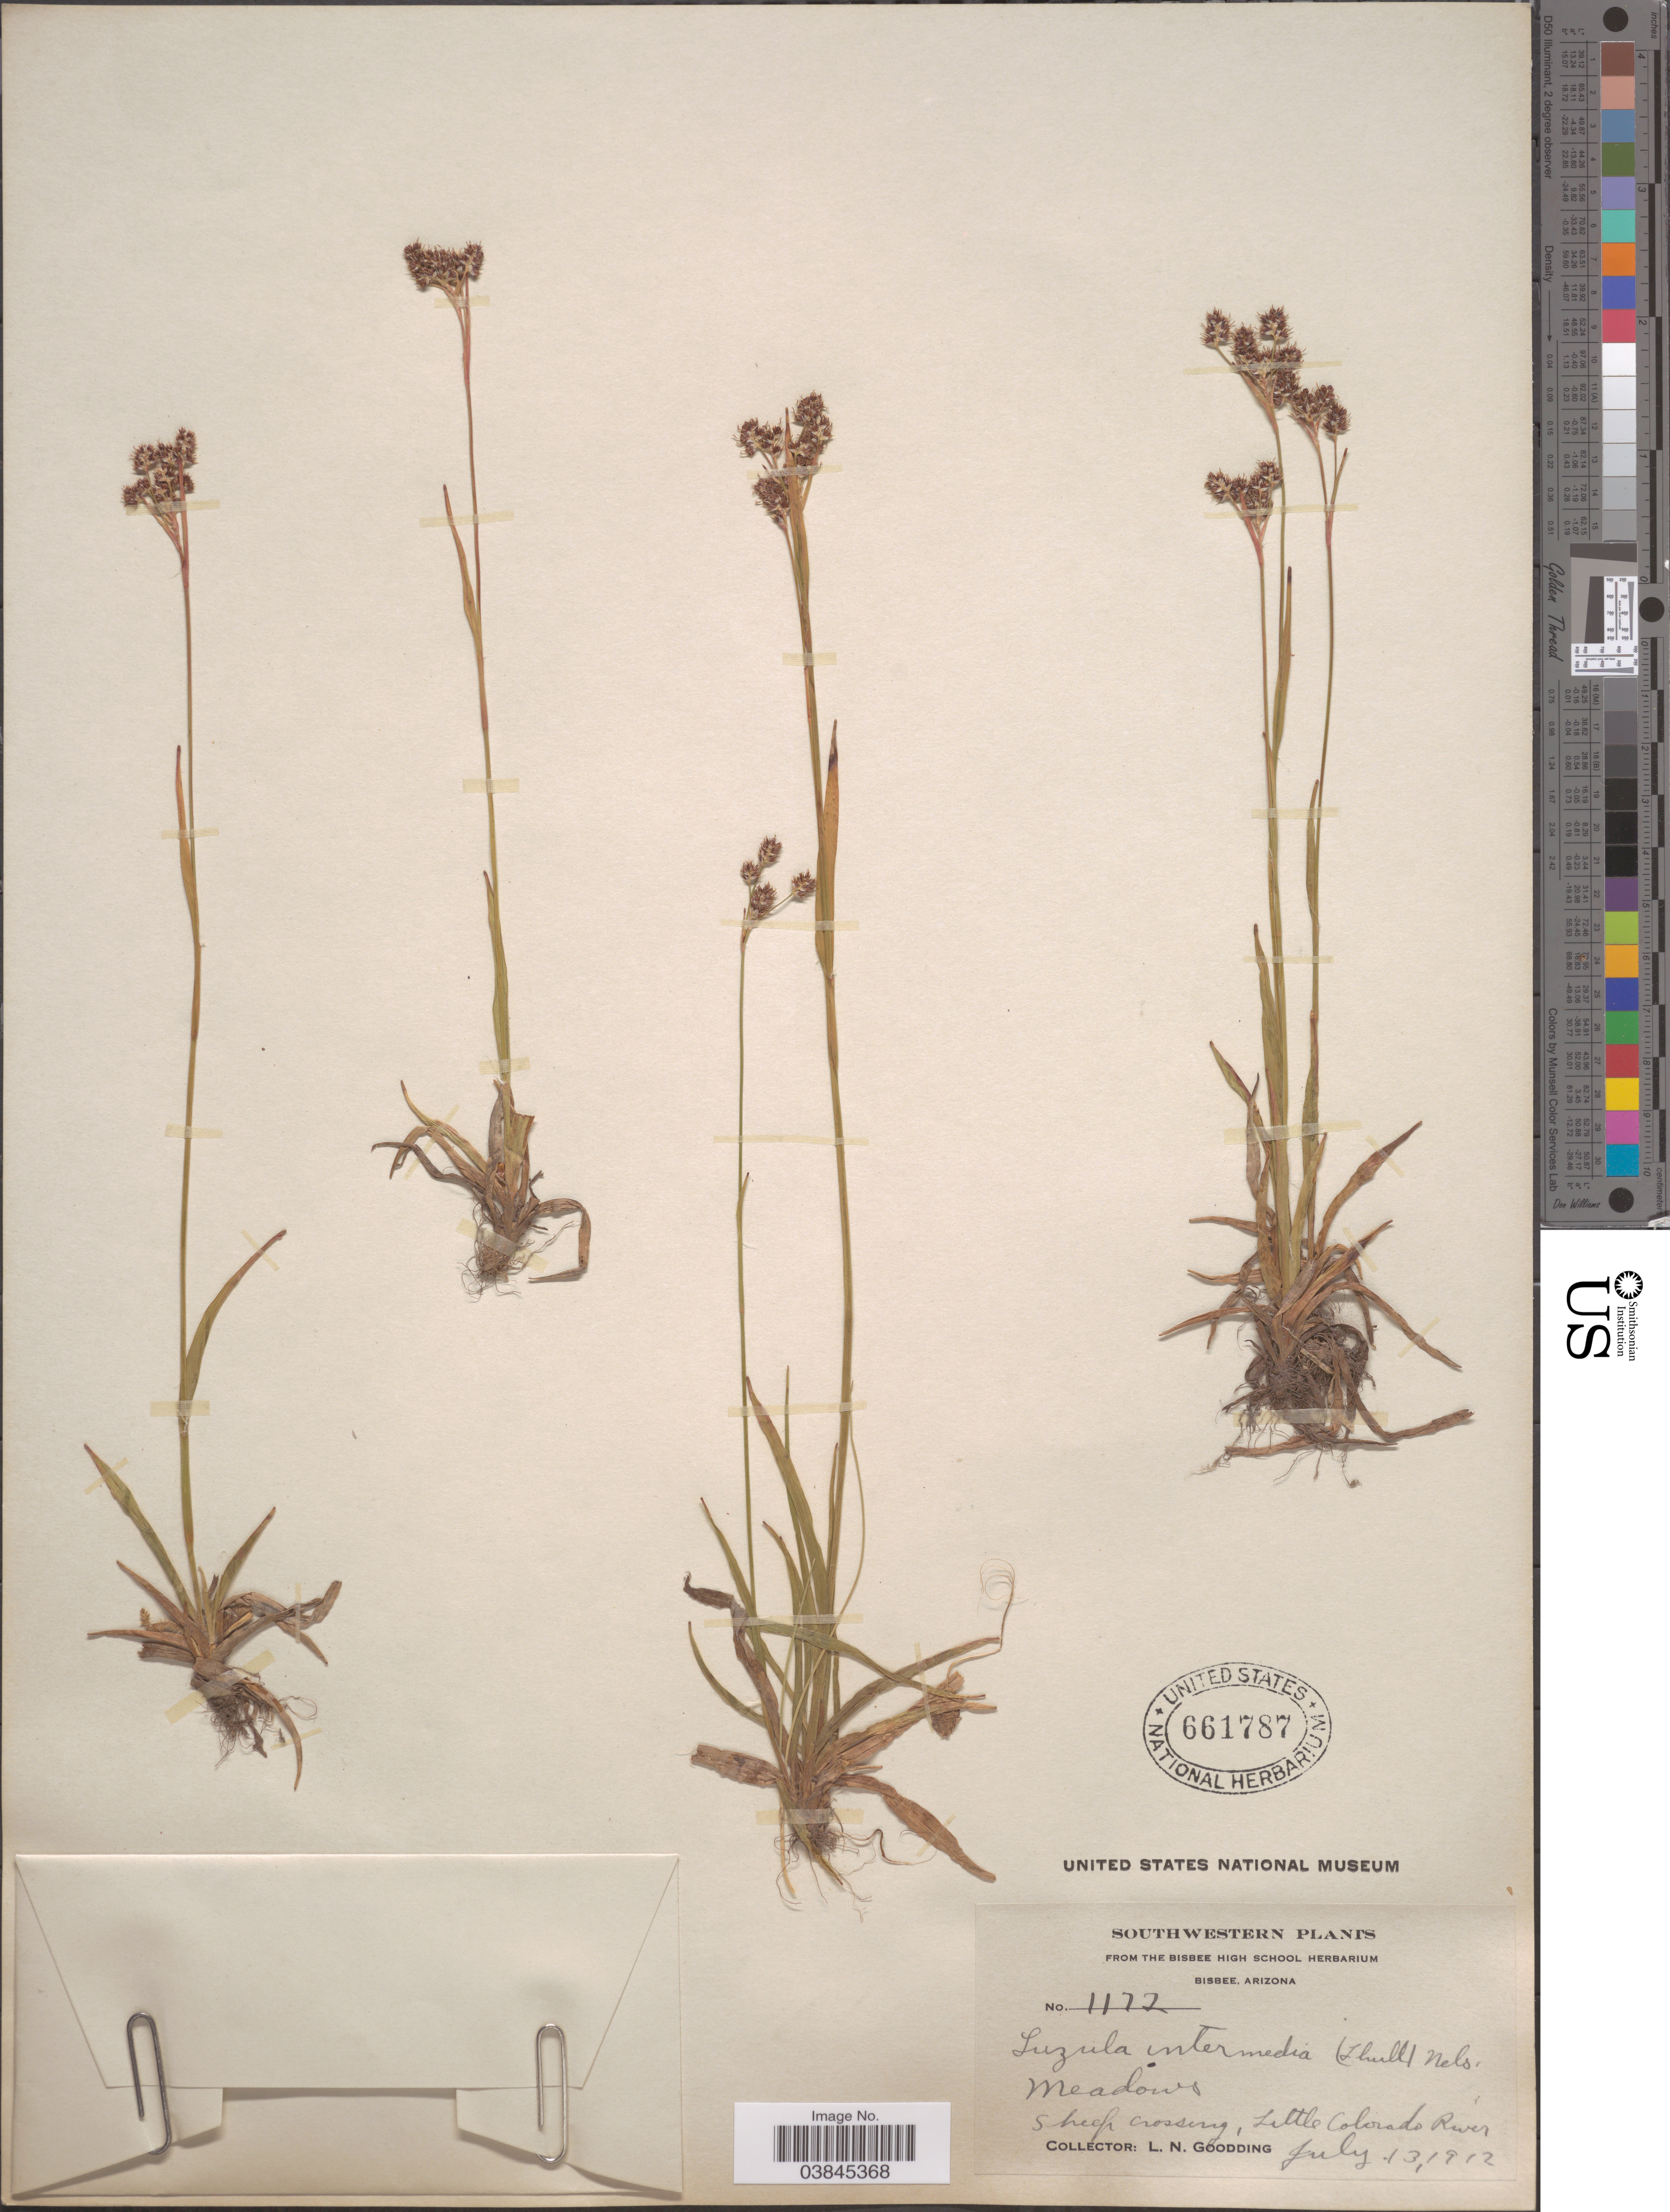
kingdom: Plantae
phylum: Tracheophyta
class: Liliopsida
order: Poales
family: Juncaceae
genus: Luzula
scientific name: Luzula campestris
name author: (L.) DC.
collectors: L. N. Goodding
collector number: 1172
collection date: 1912-07-13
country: United States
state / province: Arizona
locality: Southwestern. [unsure placement] Little Colorado river.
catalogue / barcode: US 661787